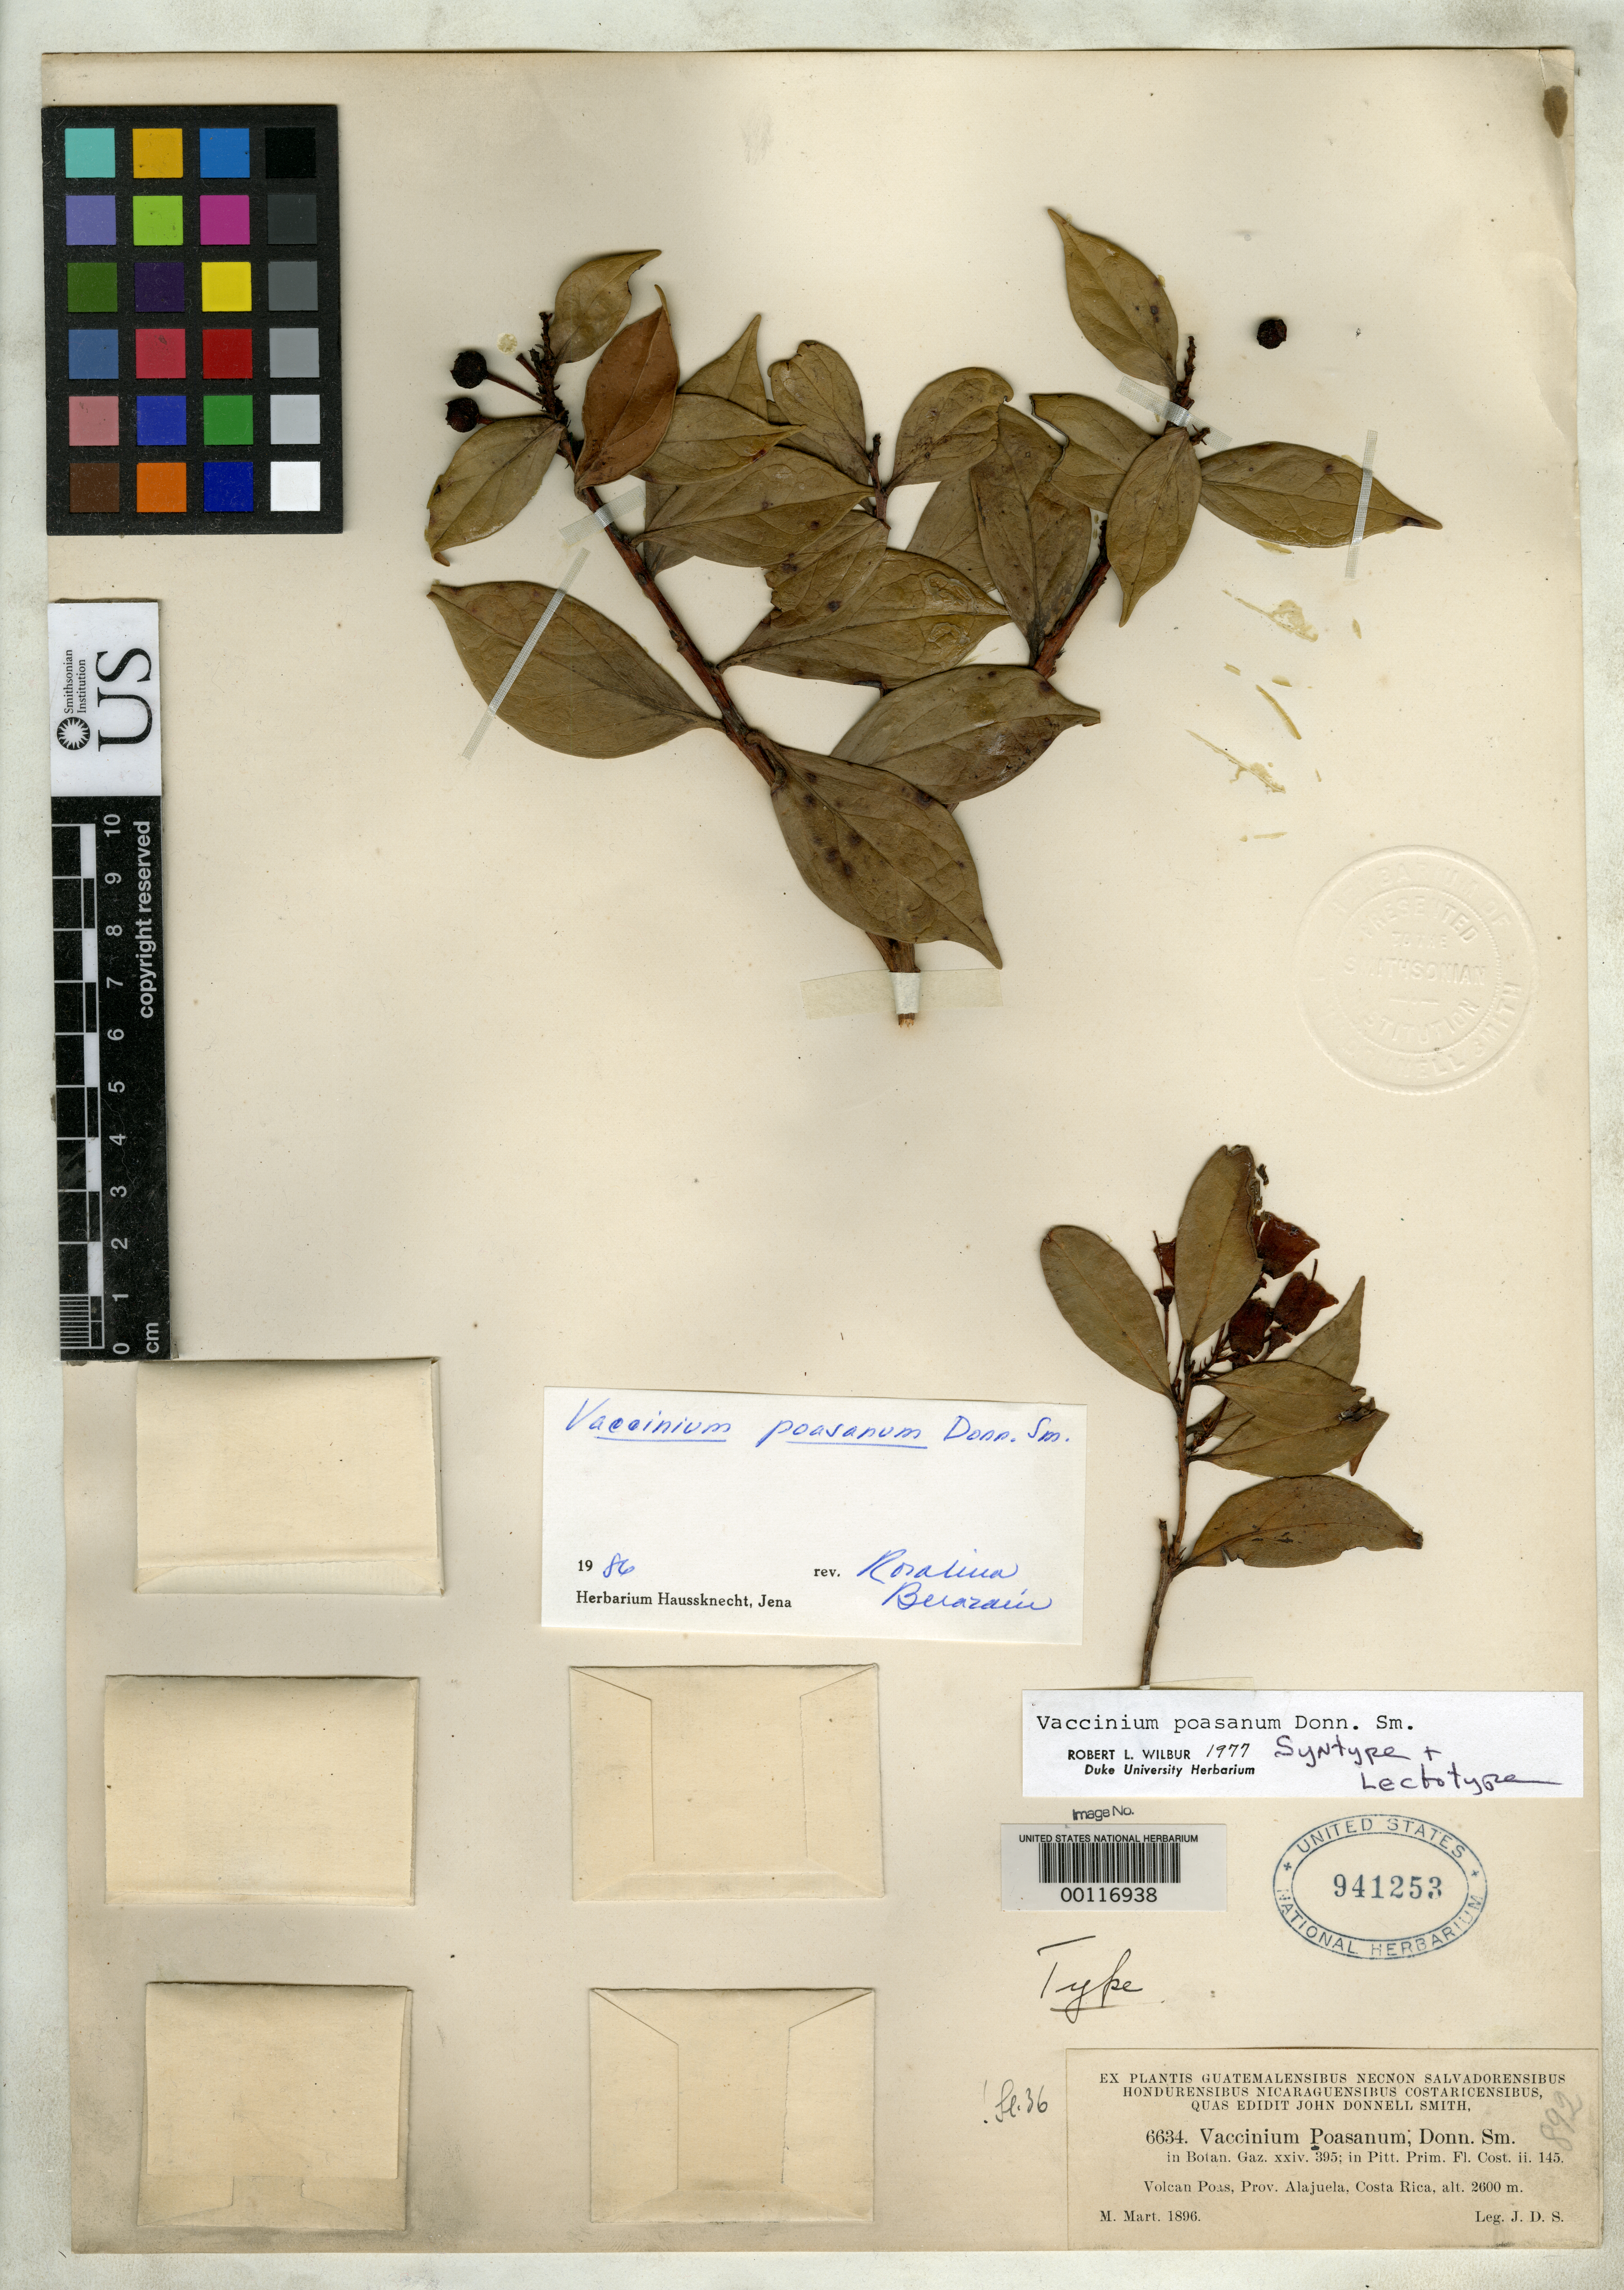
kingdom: Plantae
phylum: Tracheophyta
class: Magnoliopsida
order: Ericales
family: Ericaceae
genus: Vaccinium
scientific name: Vaccinium poasanum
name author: Donn. Sm.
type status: Lectotype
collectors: J. Donnell Smith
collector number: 6634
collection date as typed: Mar 1896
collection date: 1896-03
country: Costa Rica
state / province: Alajuela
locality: Volcan Poás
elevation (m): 2600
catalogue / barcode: US 941253